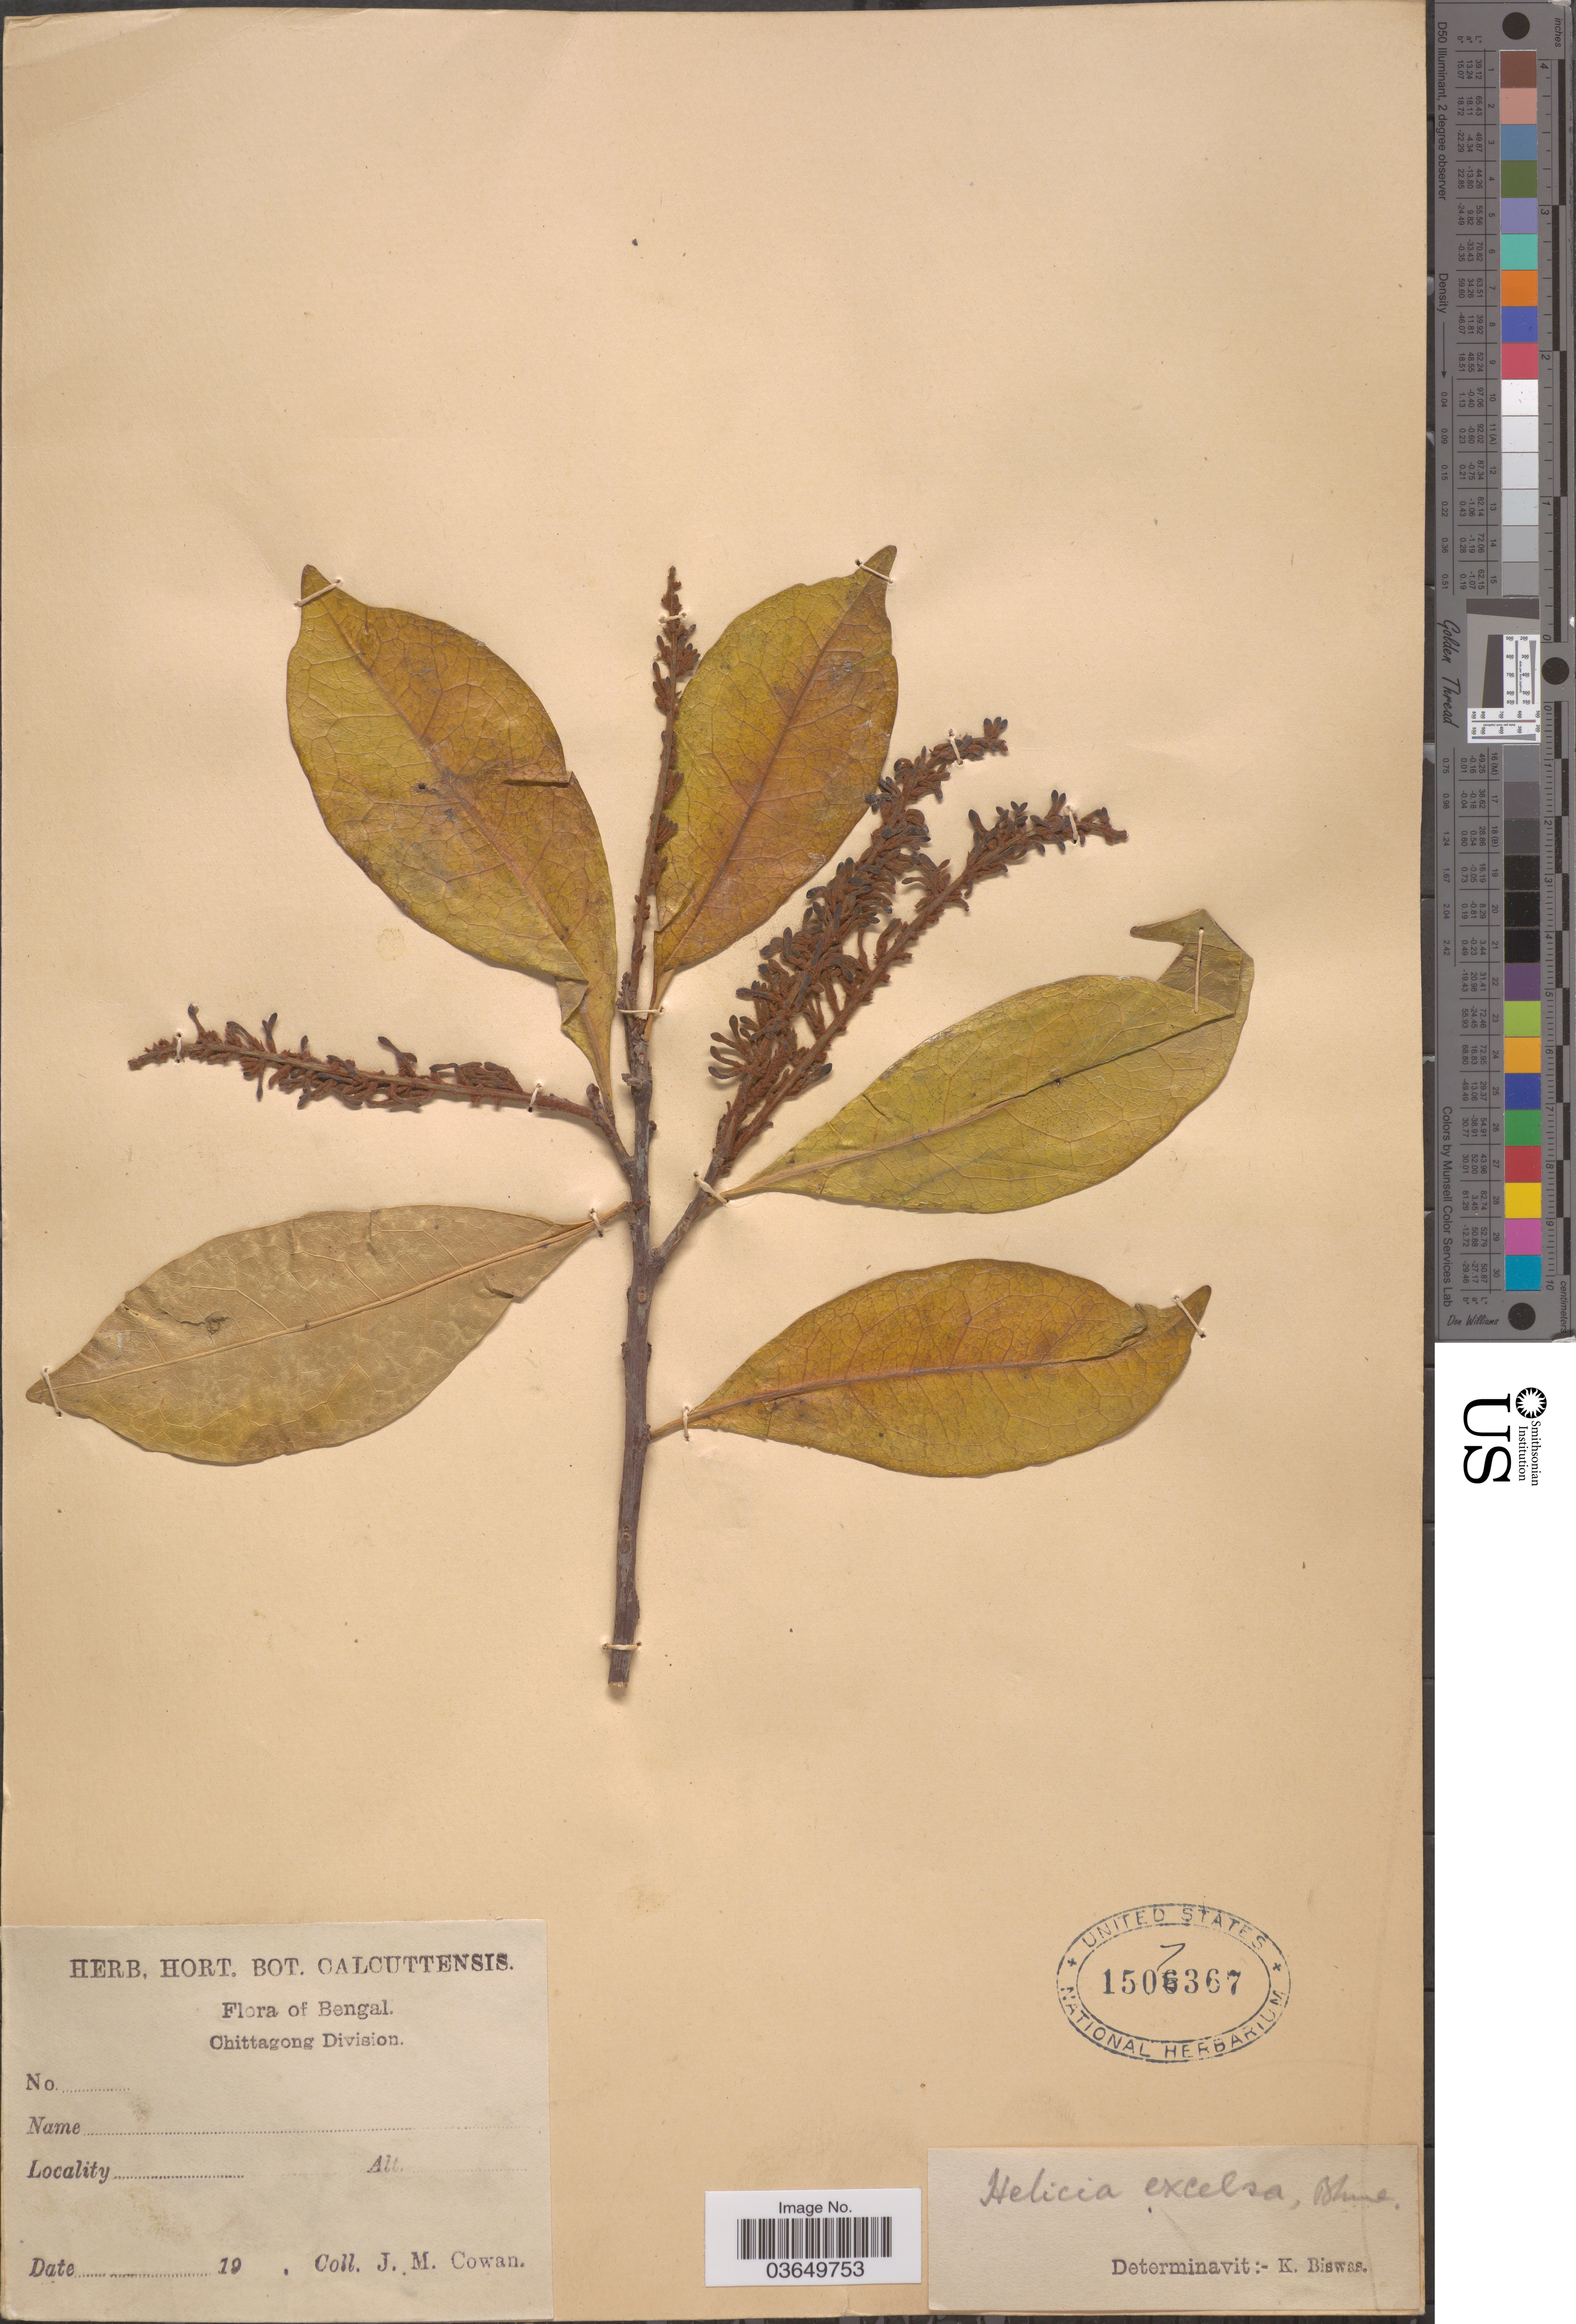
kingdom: Plantae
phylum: Tracheophyta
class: Magnoliopsida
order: Proteales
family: Proteaceae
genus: Helicia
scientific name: Helicia excelsa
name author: (Roxb.) Blume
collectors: J. M. Cowan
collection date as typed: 19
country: Bangladesh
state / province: Chittagong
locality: Bengal. Chittagong Division.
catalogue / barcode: US 1507367